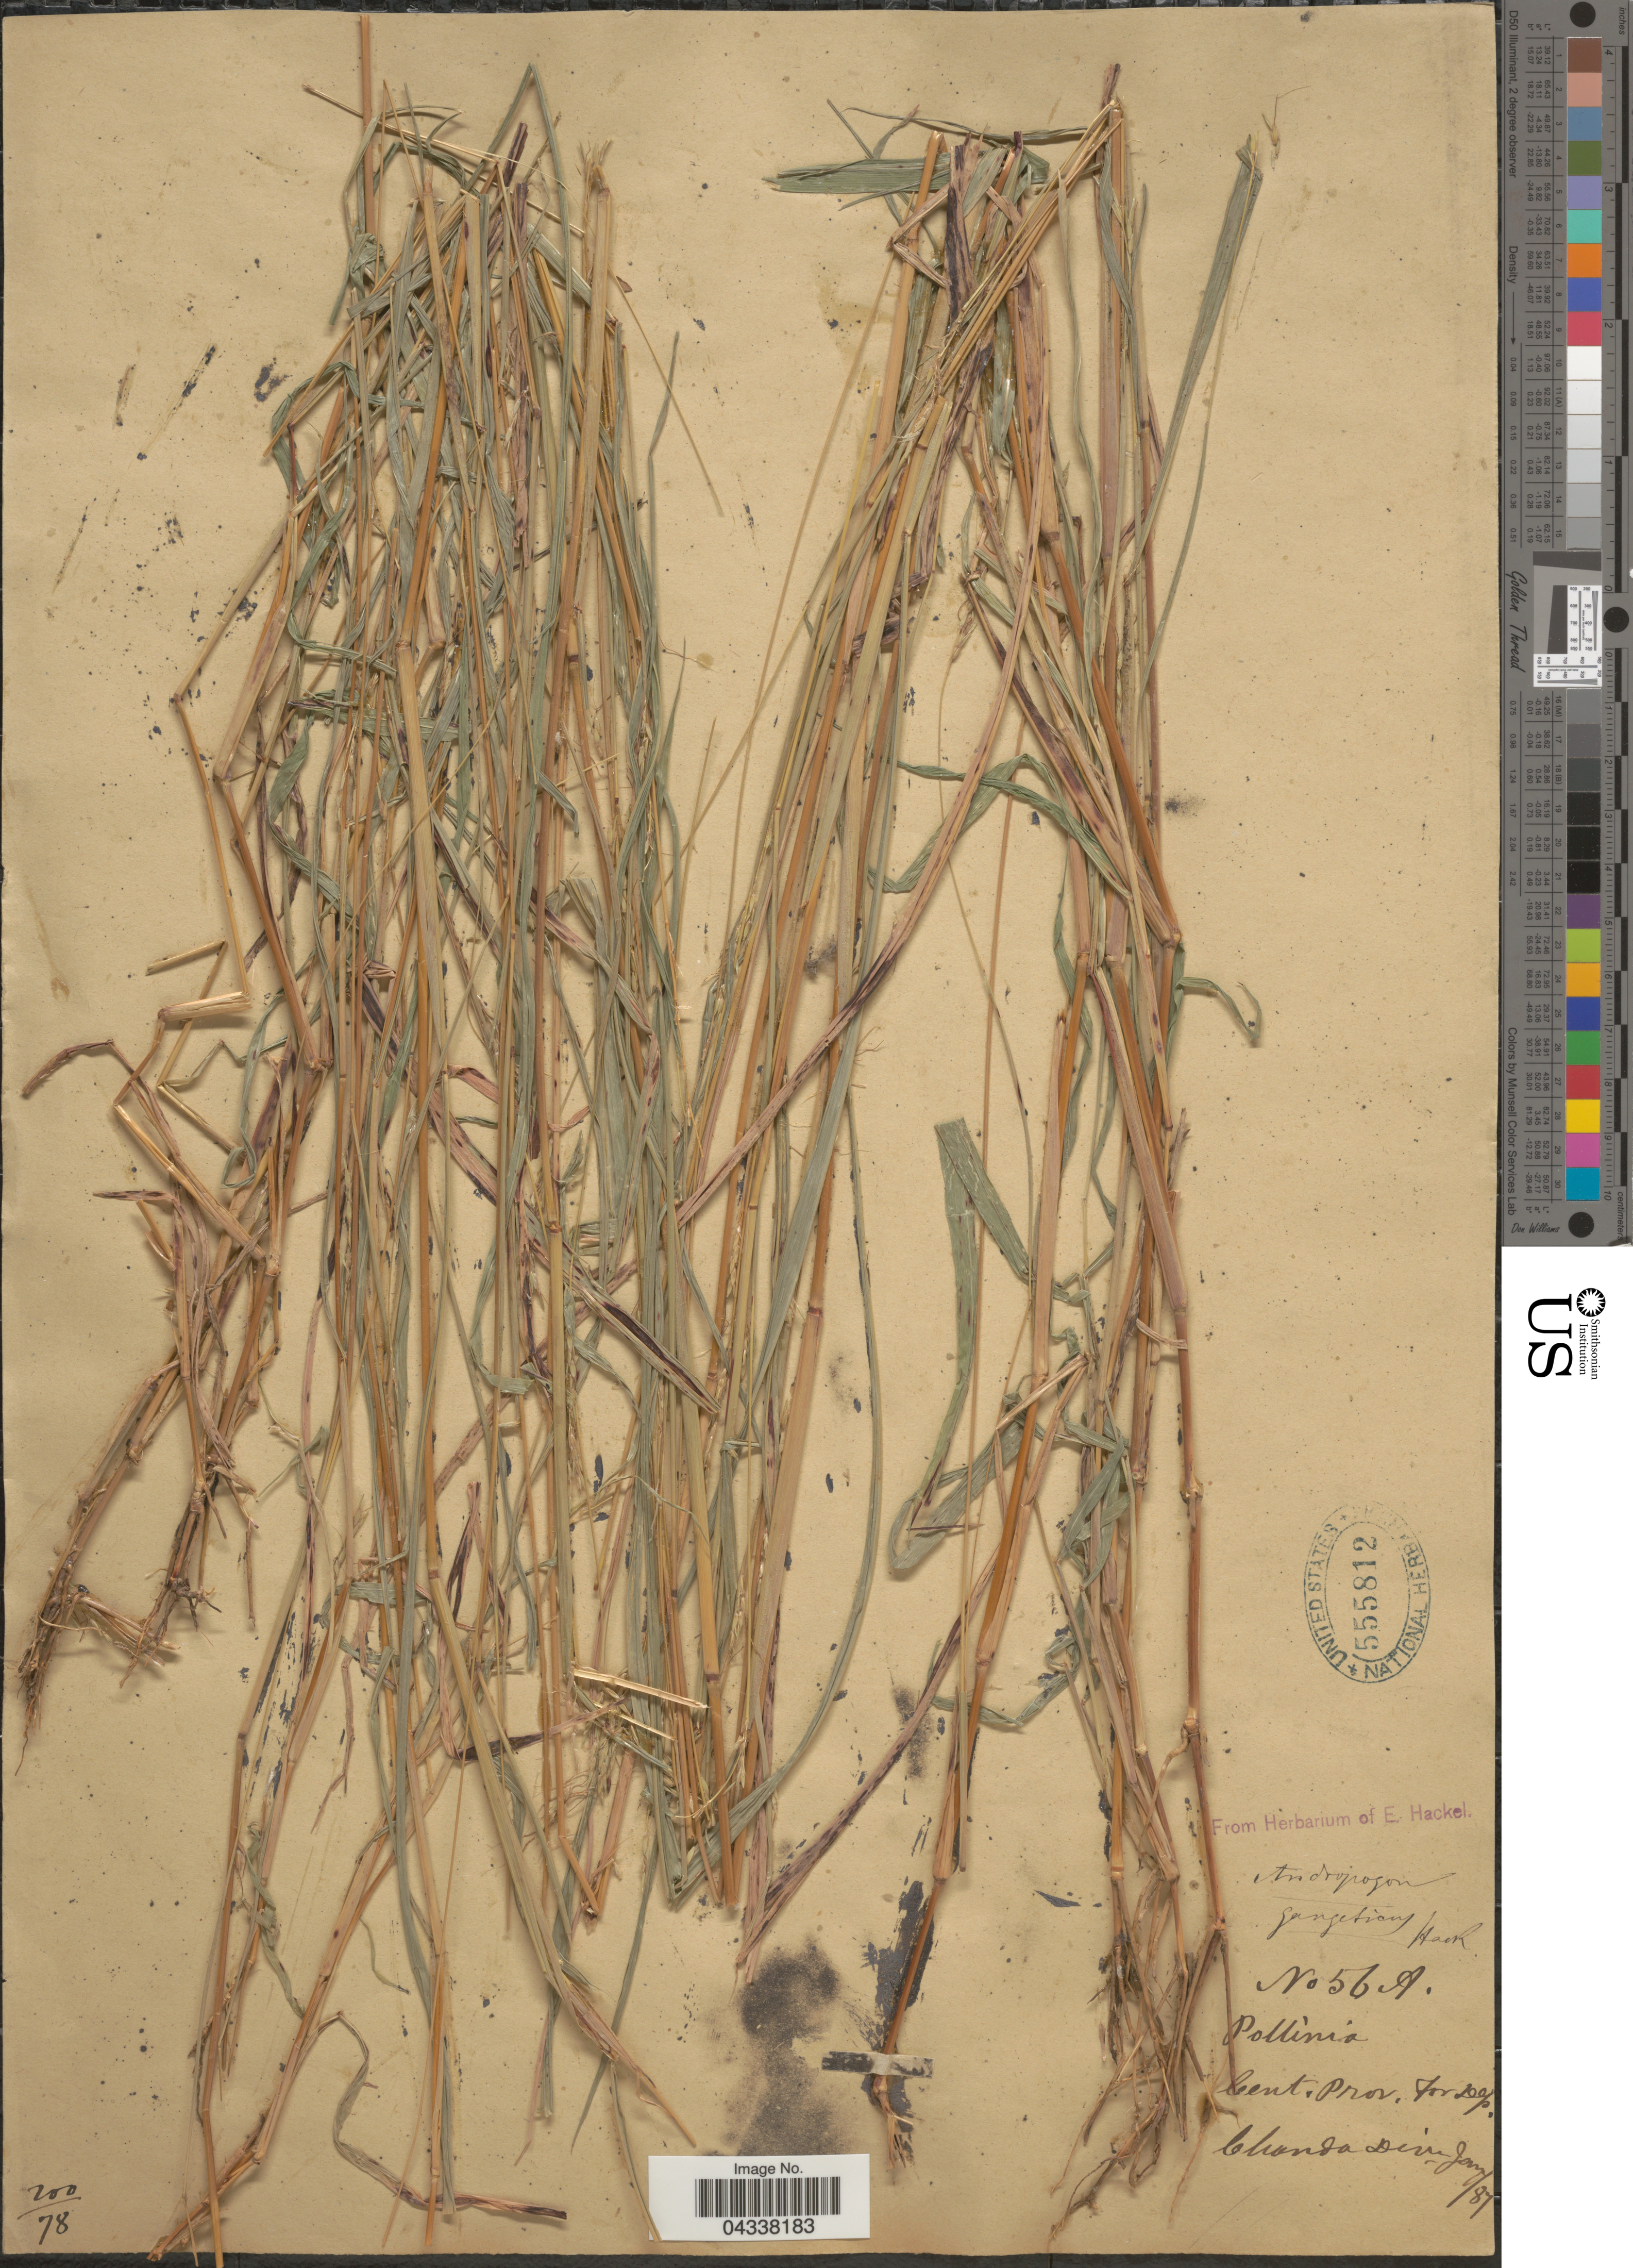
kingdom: Plantae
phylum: Tracheophyta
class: Liliopsida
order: Poales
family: Poaceae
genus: Pseudosorghum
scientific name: Pseudosorghum fasciculare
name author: (Roxb.) A. Camus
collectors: ex herb. E. Hackel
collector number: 56A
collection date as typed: Transcribed d/m/y: /1/87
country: India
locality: Cent. Prov. For. Dep. Chanda Divn.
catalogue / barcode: US 555812